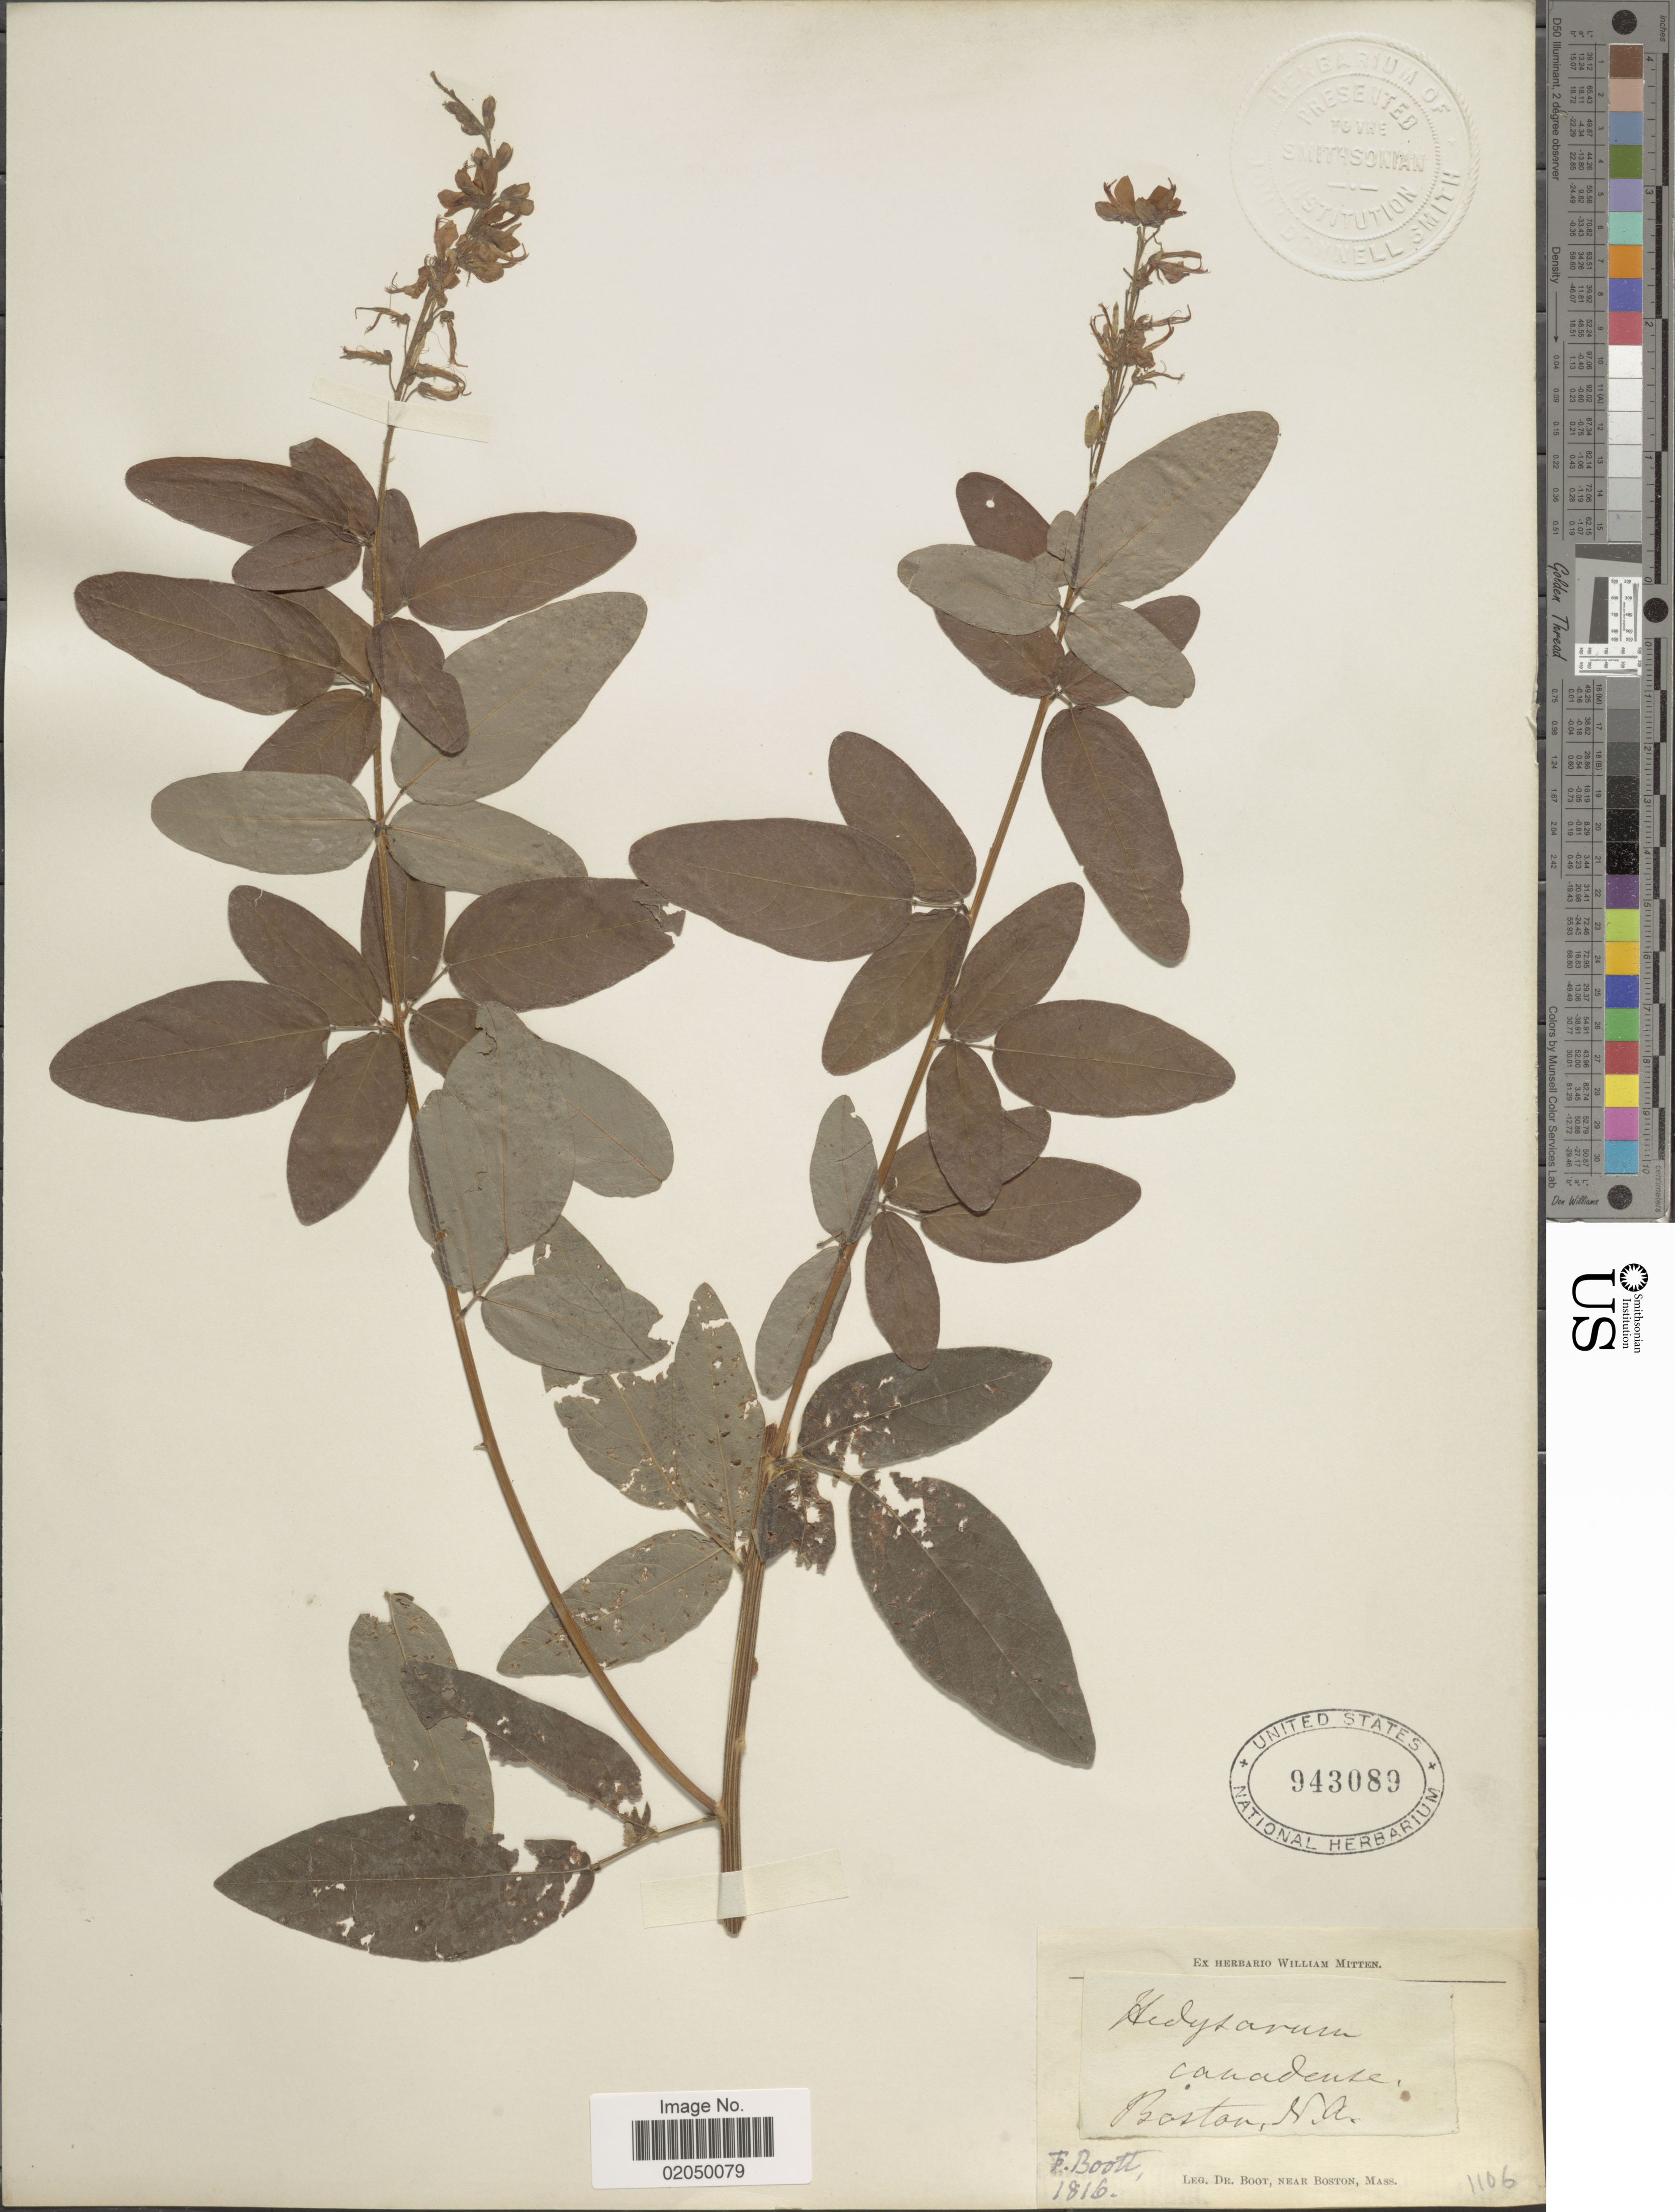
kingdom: Plantae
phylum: Tracheophyta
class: Magnoliopsida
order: Fabales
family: Fabaceae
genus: Desmodium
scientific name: Desmodium canadense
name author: (L.) DC.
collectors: F. M. B. Boott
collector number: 1106?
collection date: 1816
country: United States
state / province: Massachusetts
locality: Boston, M.A.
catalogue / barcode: US 943089